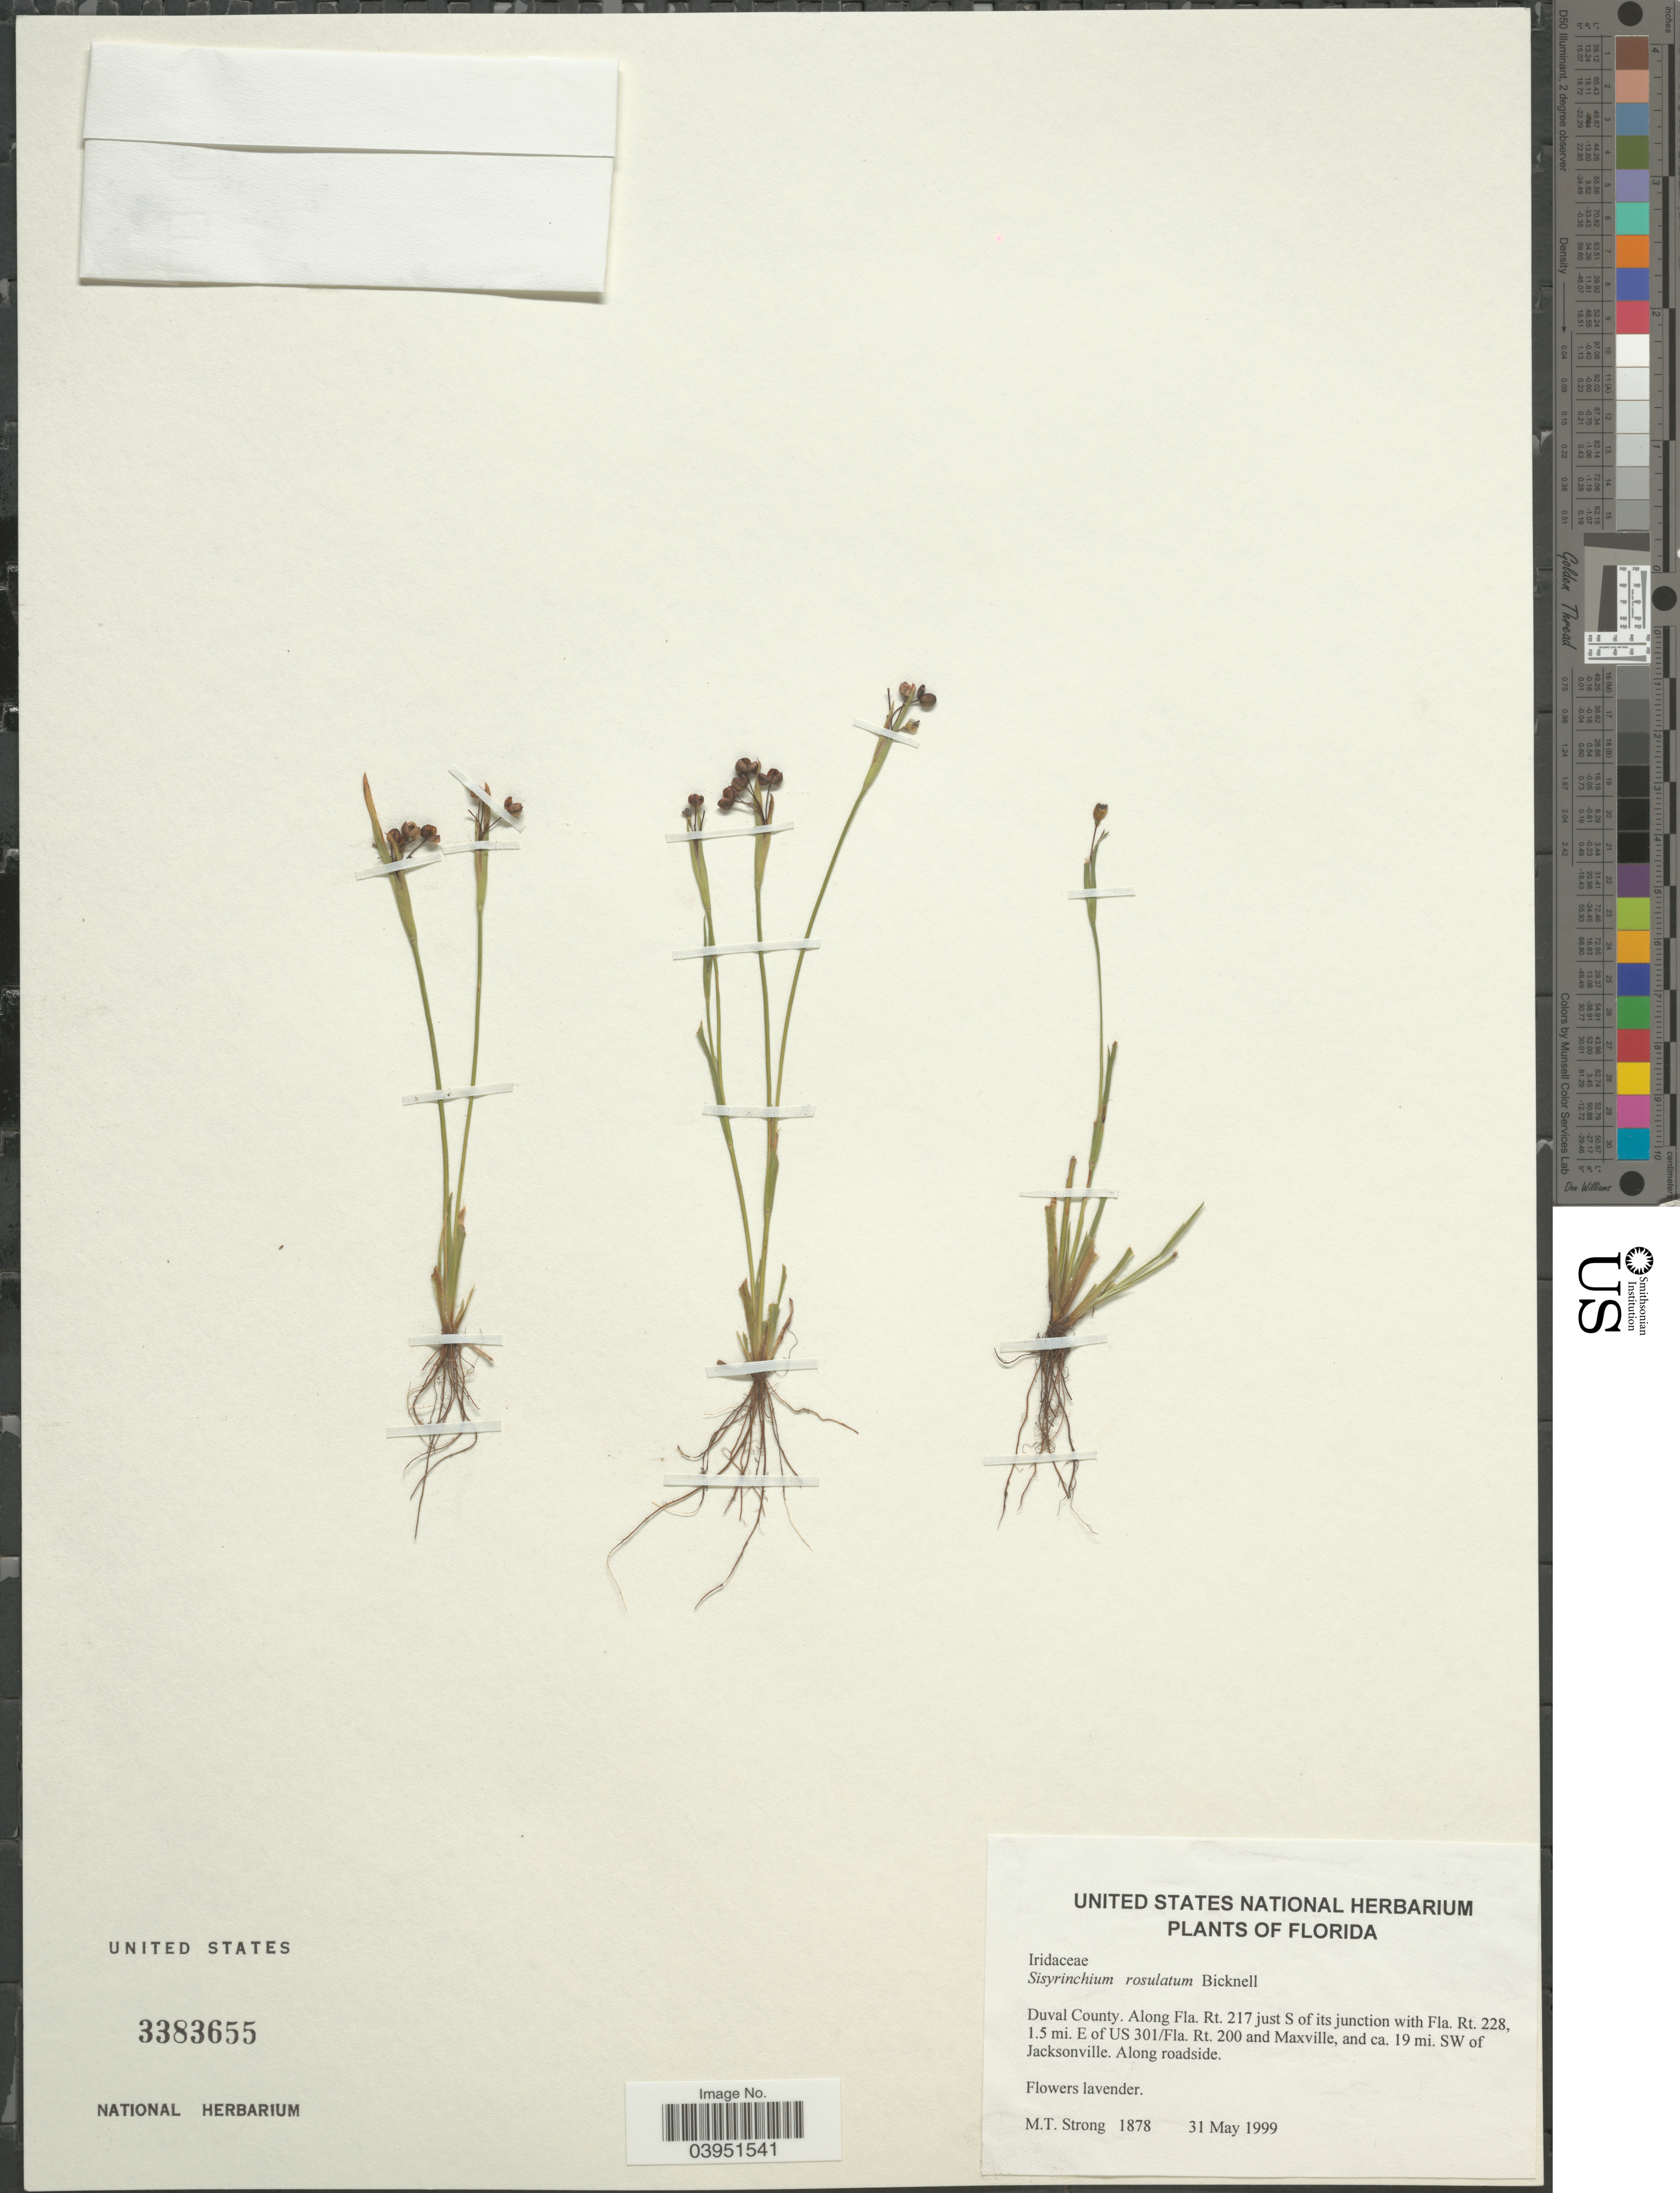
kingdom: Plantae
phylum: Tracheophyta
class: Liliopsida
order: Asparagales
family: Iridaceae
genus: Sisyrinchium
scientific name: Sisyrinchium rosulatum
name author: E.P. Bicknell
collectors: M. T. Strong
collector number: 1878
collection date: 1999-05-31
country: United States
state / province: Florida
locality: Duval County. Along Fla. Rt. 217 just S of its junction with Fla. Rt. 228, 1.5 mi. E of US 301/Fla. Rt. 200 and Maxville, and ca. 19 mi. SW of Jacksonville. Along roadside.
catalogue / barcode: US 3383655